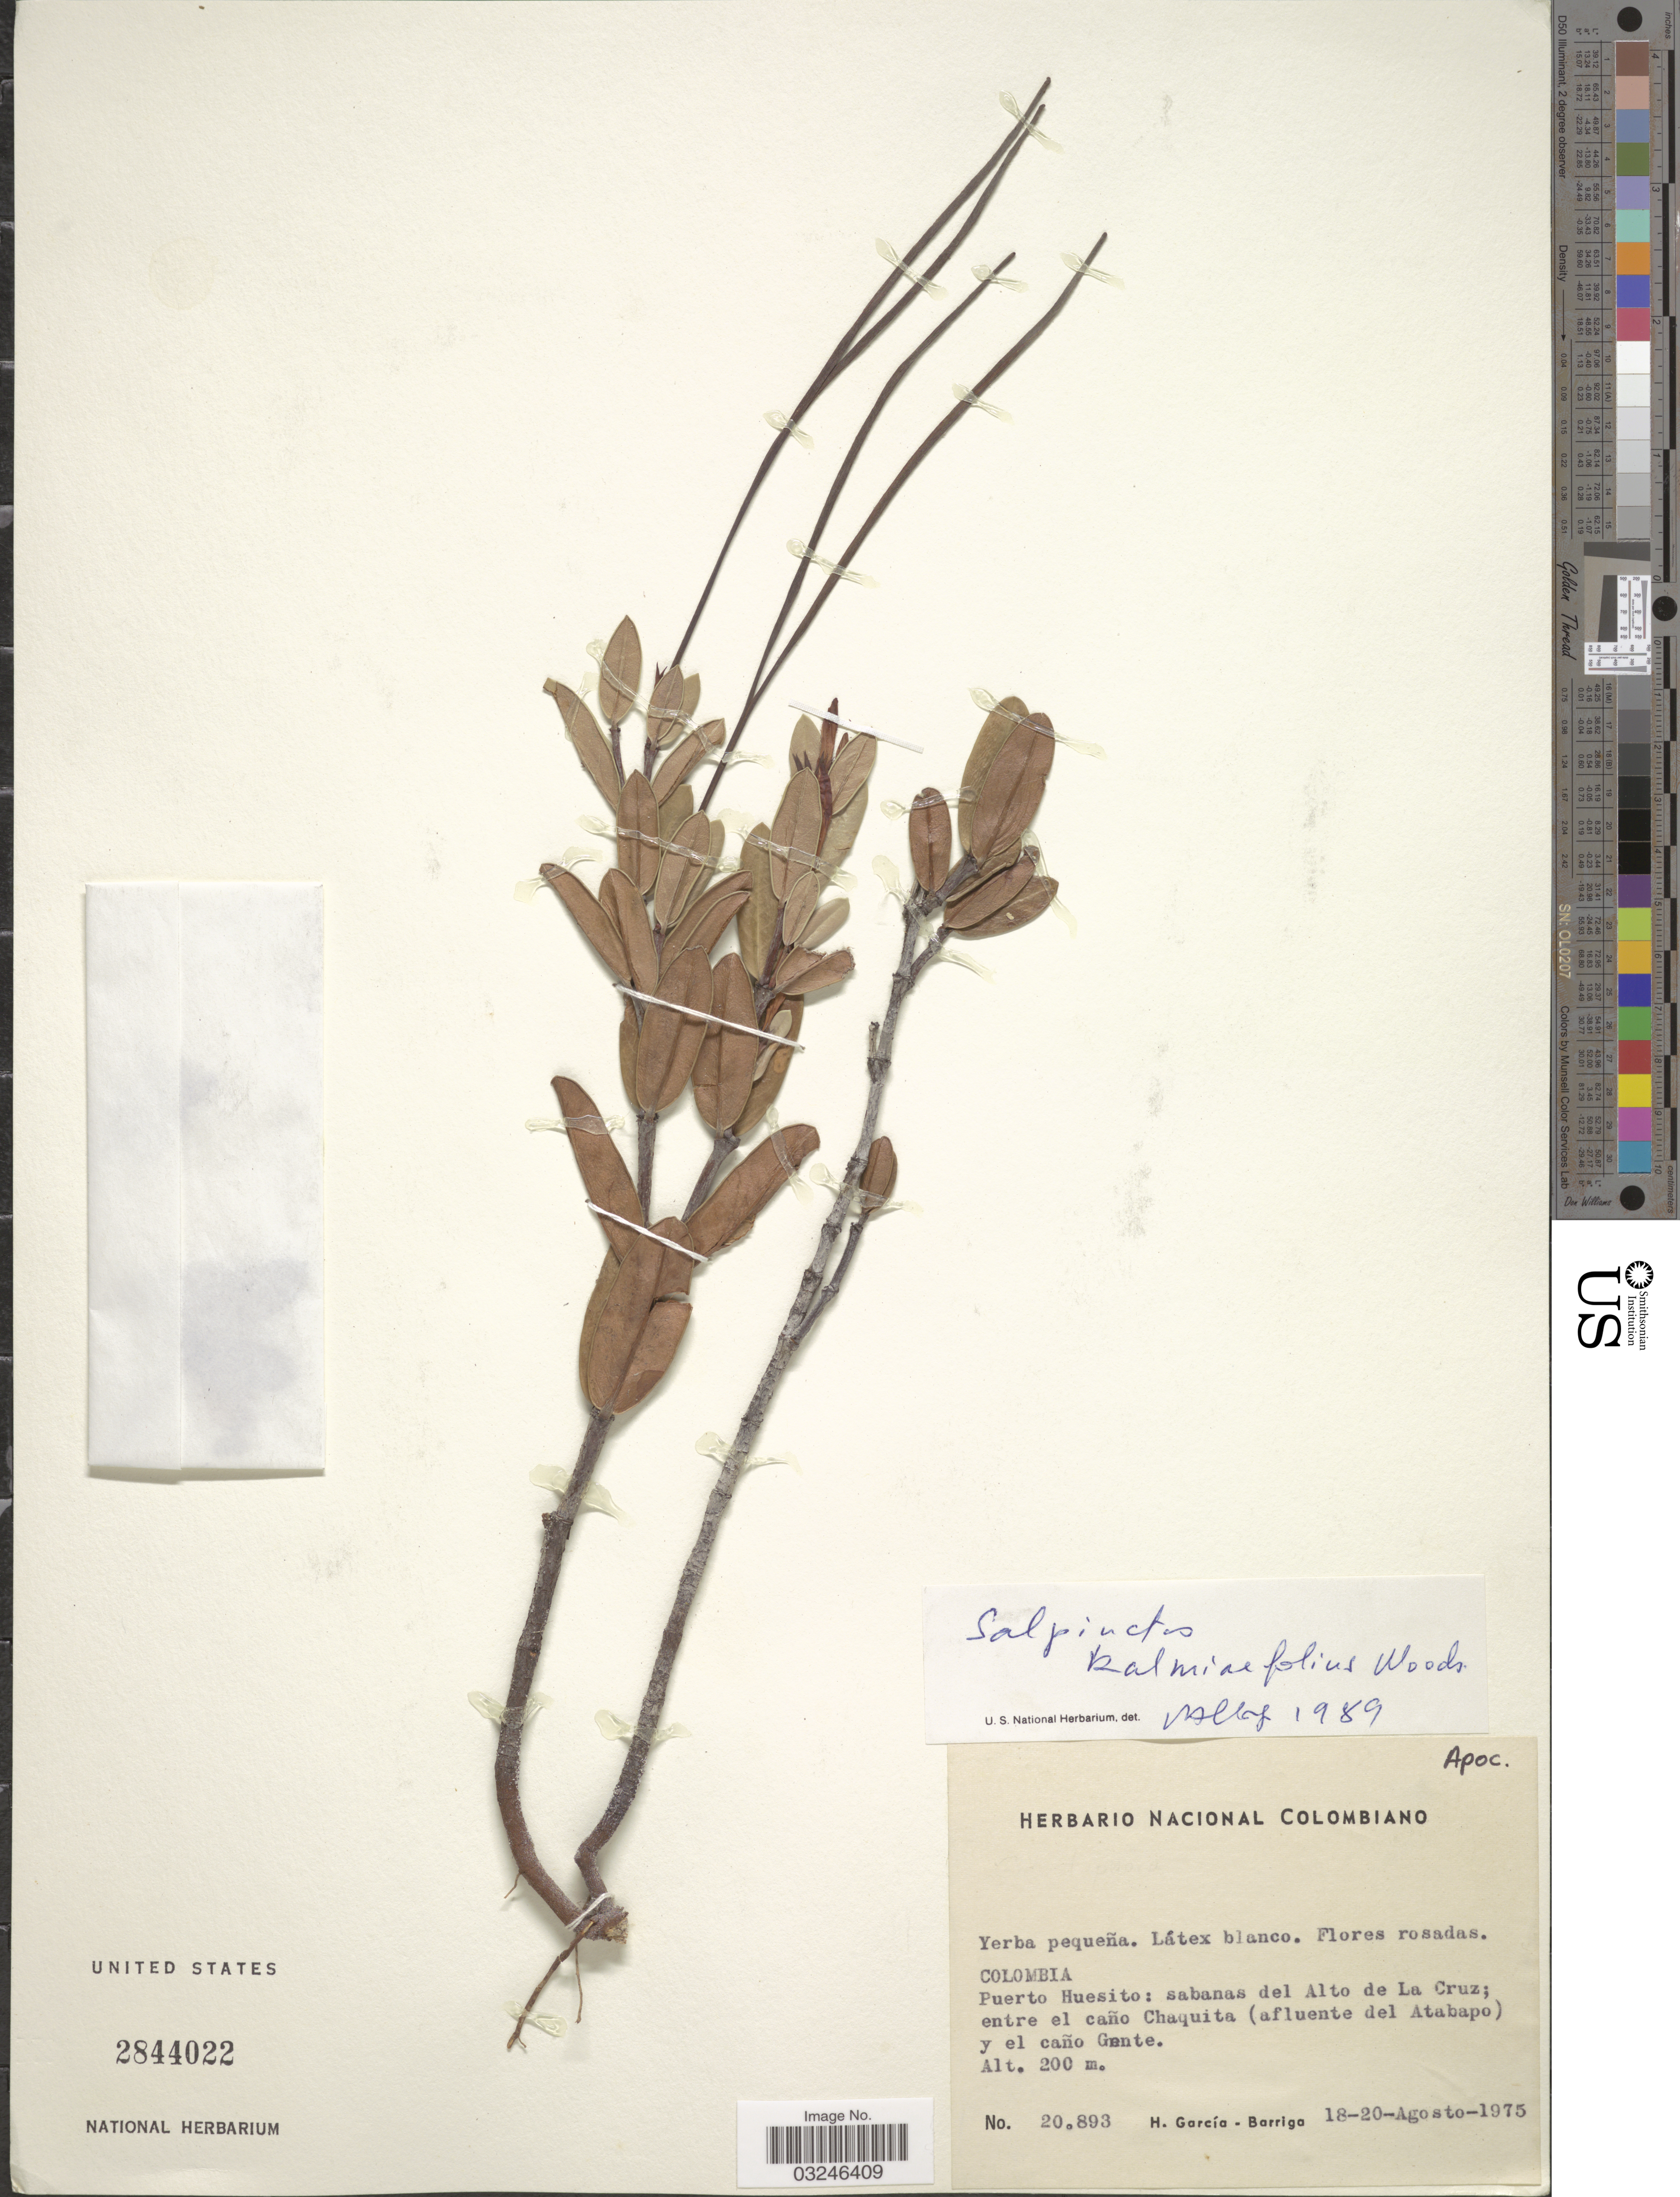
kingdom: Plantae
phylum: Tracheophyta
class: Magnoliopsida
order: Gentianales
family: Apocynaceae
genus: Salpinctes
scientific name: Salpinctes kalmiifolius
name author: Woodson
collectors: H. García Barriga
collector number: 20893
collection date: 1975-08-18/1975-08-20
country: Colombia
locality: Puerto Huesito: sabanas del Alto de La Cruz; entre el caño Chaquita (afluente del Atabapo) y el caño Gente.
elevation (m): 200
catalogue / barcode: US 2844022